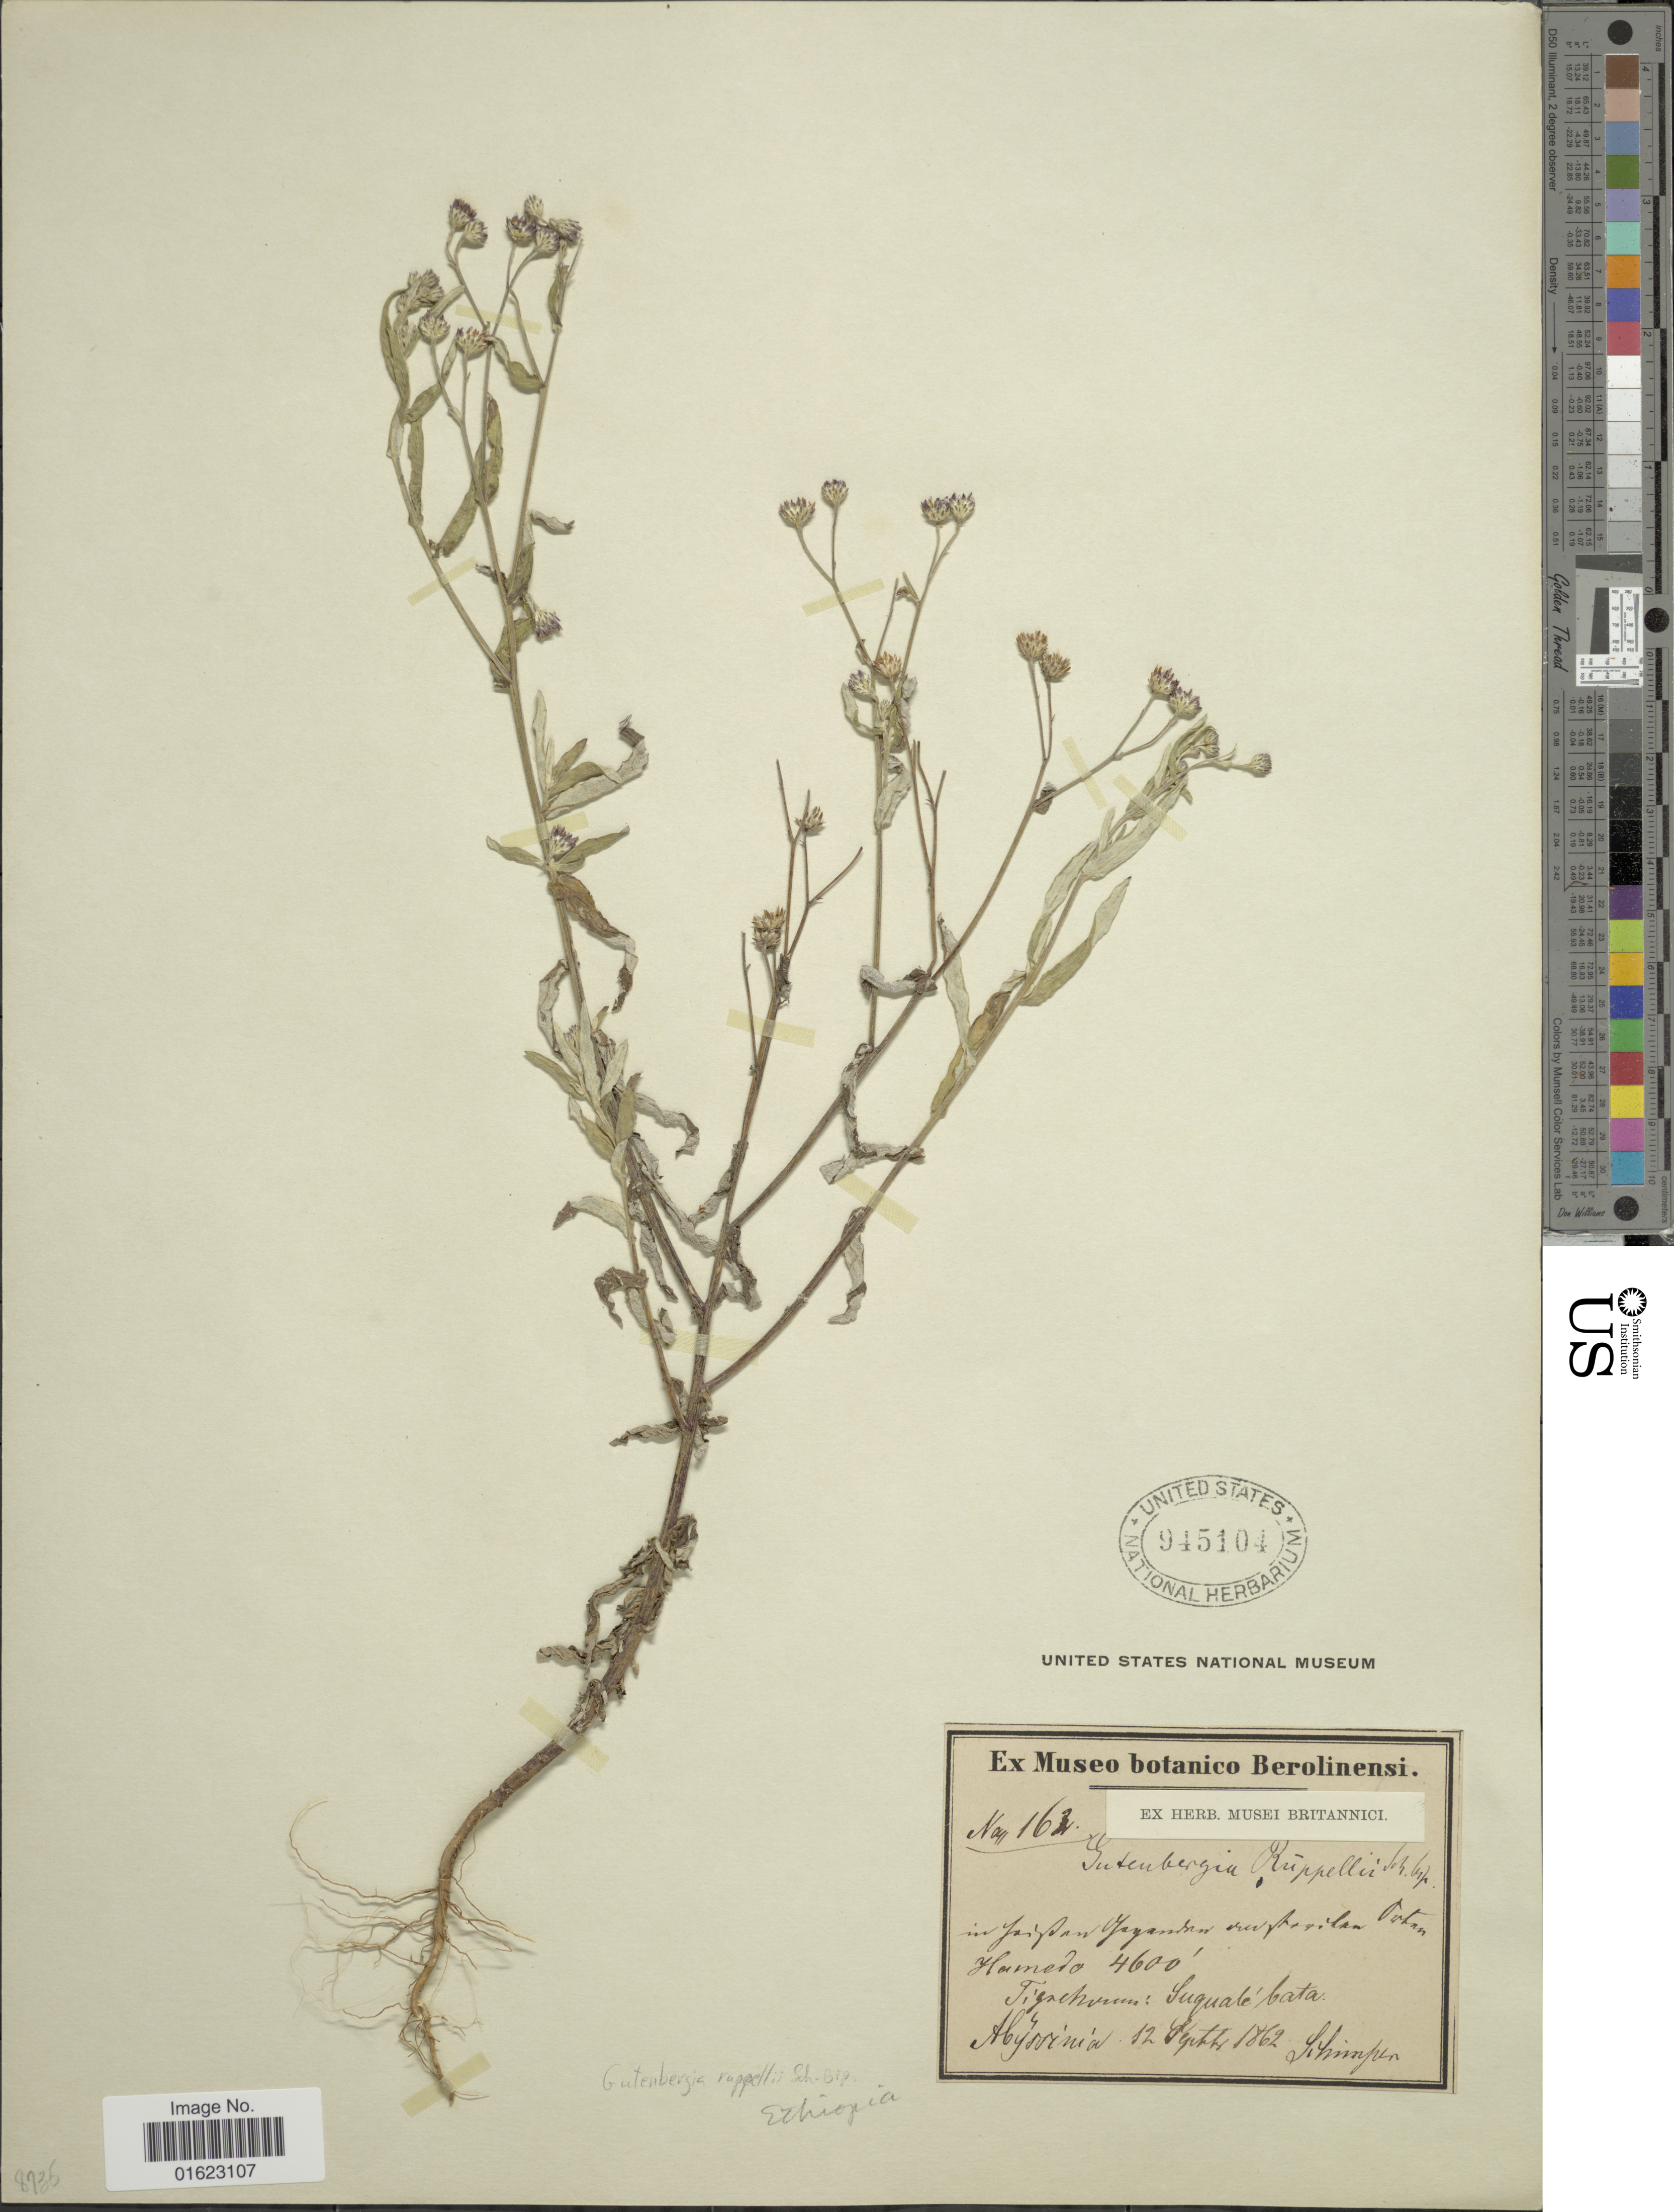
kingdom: Plantae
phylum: Tracheophyta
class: Magnoliopsida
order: Asterales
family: Asteraceae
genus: Gutenbergia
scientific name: Gutenbergia rueppellii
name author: Sch. Bip.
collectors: -. Schimper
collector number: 163*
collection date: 1862-09-12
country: Eritrea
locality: [illegible text] Hamelo T[illegible text]schum: Suguate bata. Abyssinia.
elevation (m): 1402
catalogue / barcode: US 945104